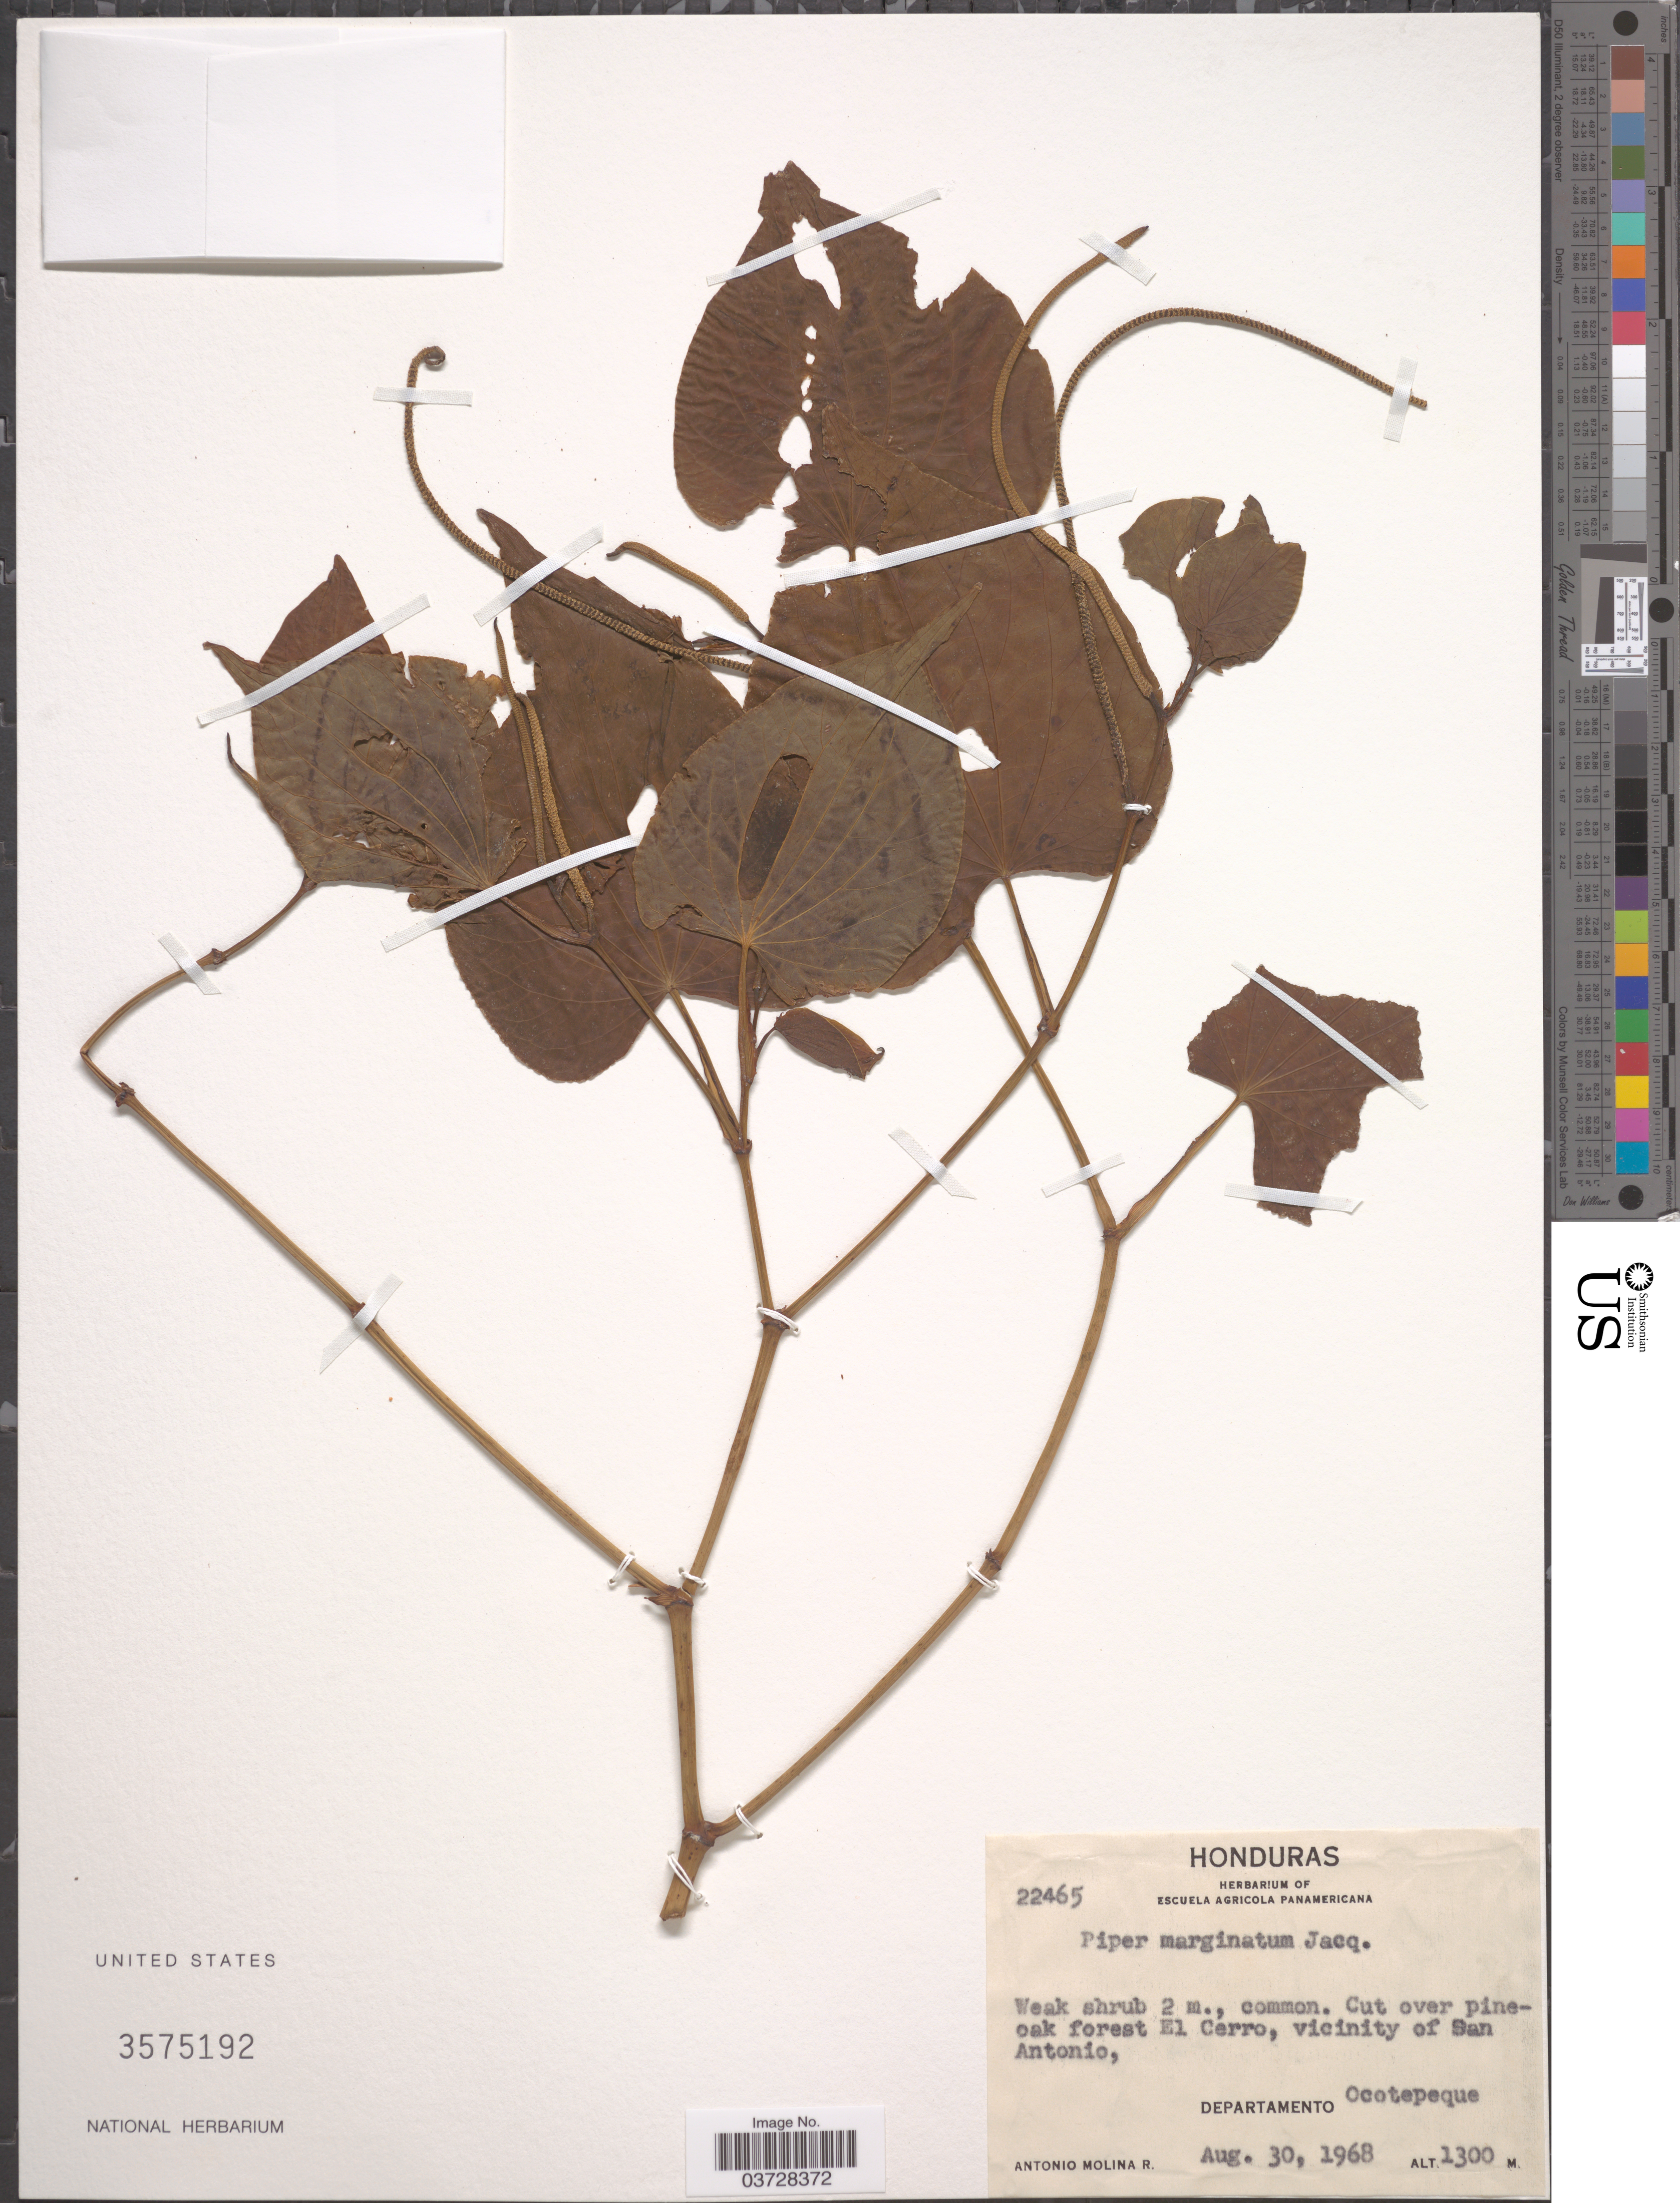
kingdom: Plantae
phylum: Tracheophyta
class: Magnoliopsida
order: Piperales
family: Piperaceae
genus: Piper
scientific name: Piper marginatum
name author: Jacq.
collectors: A. Molina R.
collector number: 22465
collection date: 1968-08-30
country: Honduras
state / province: Ocotepeque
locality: El Cerro, vicinity of San Antonio, Departamento Ocotepeque.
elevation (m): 1300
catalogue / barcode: US 3575192